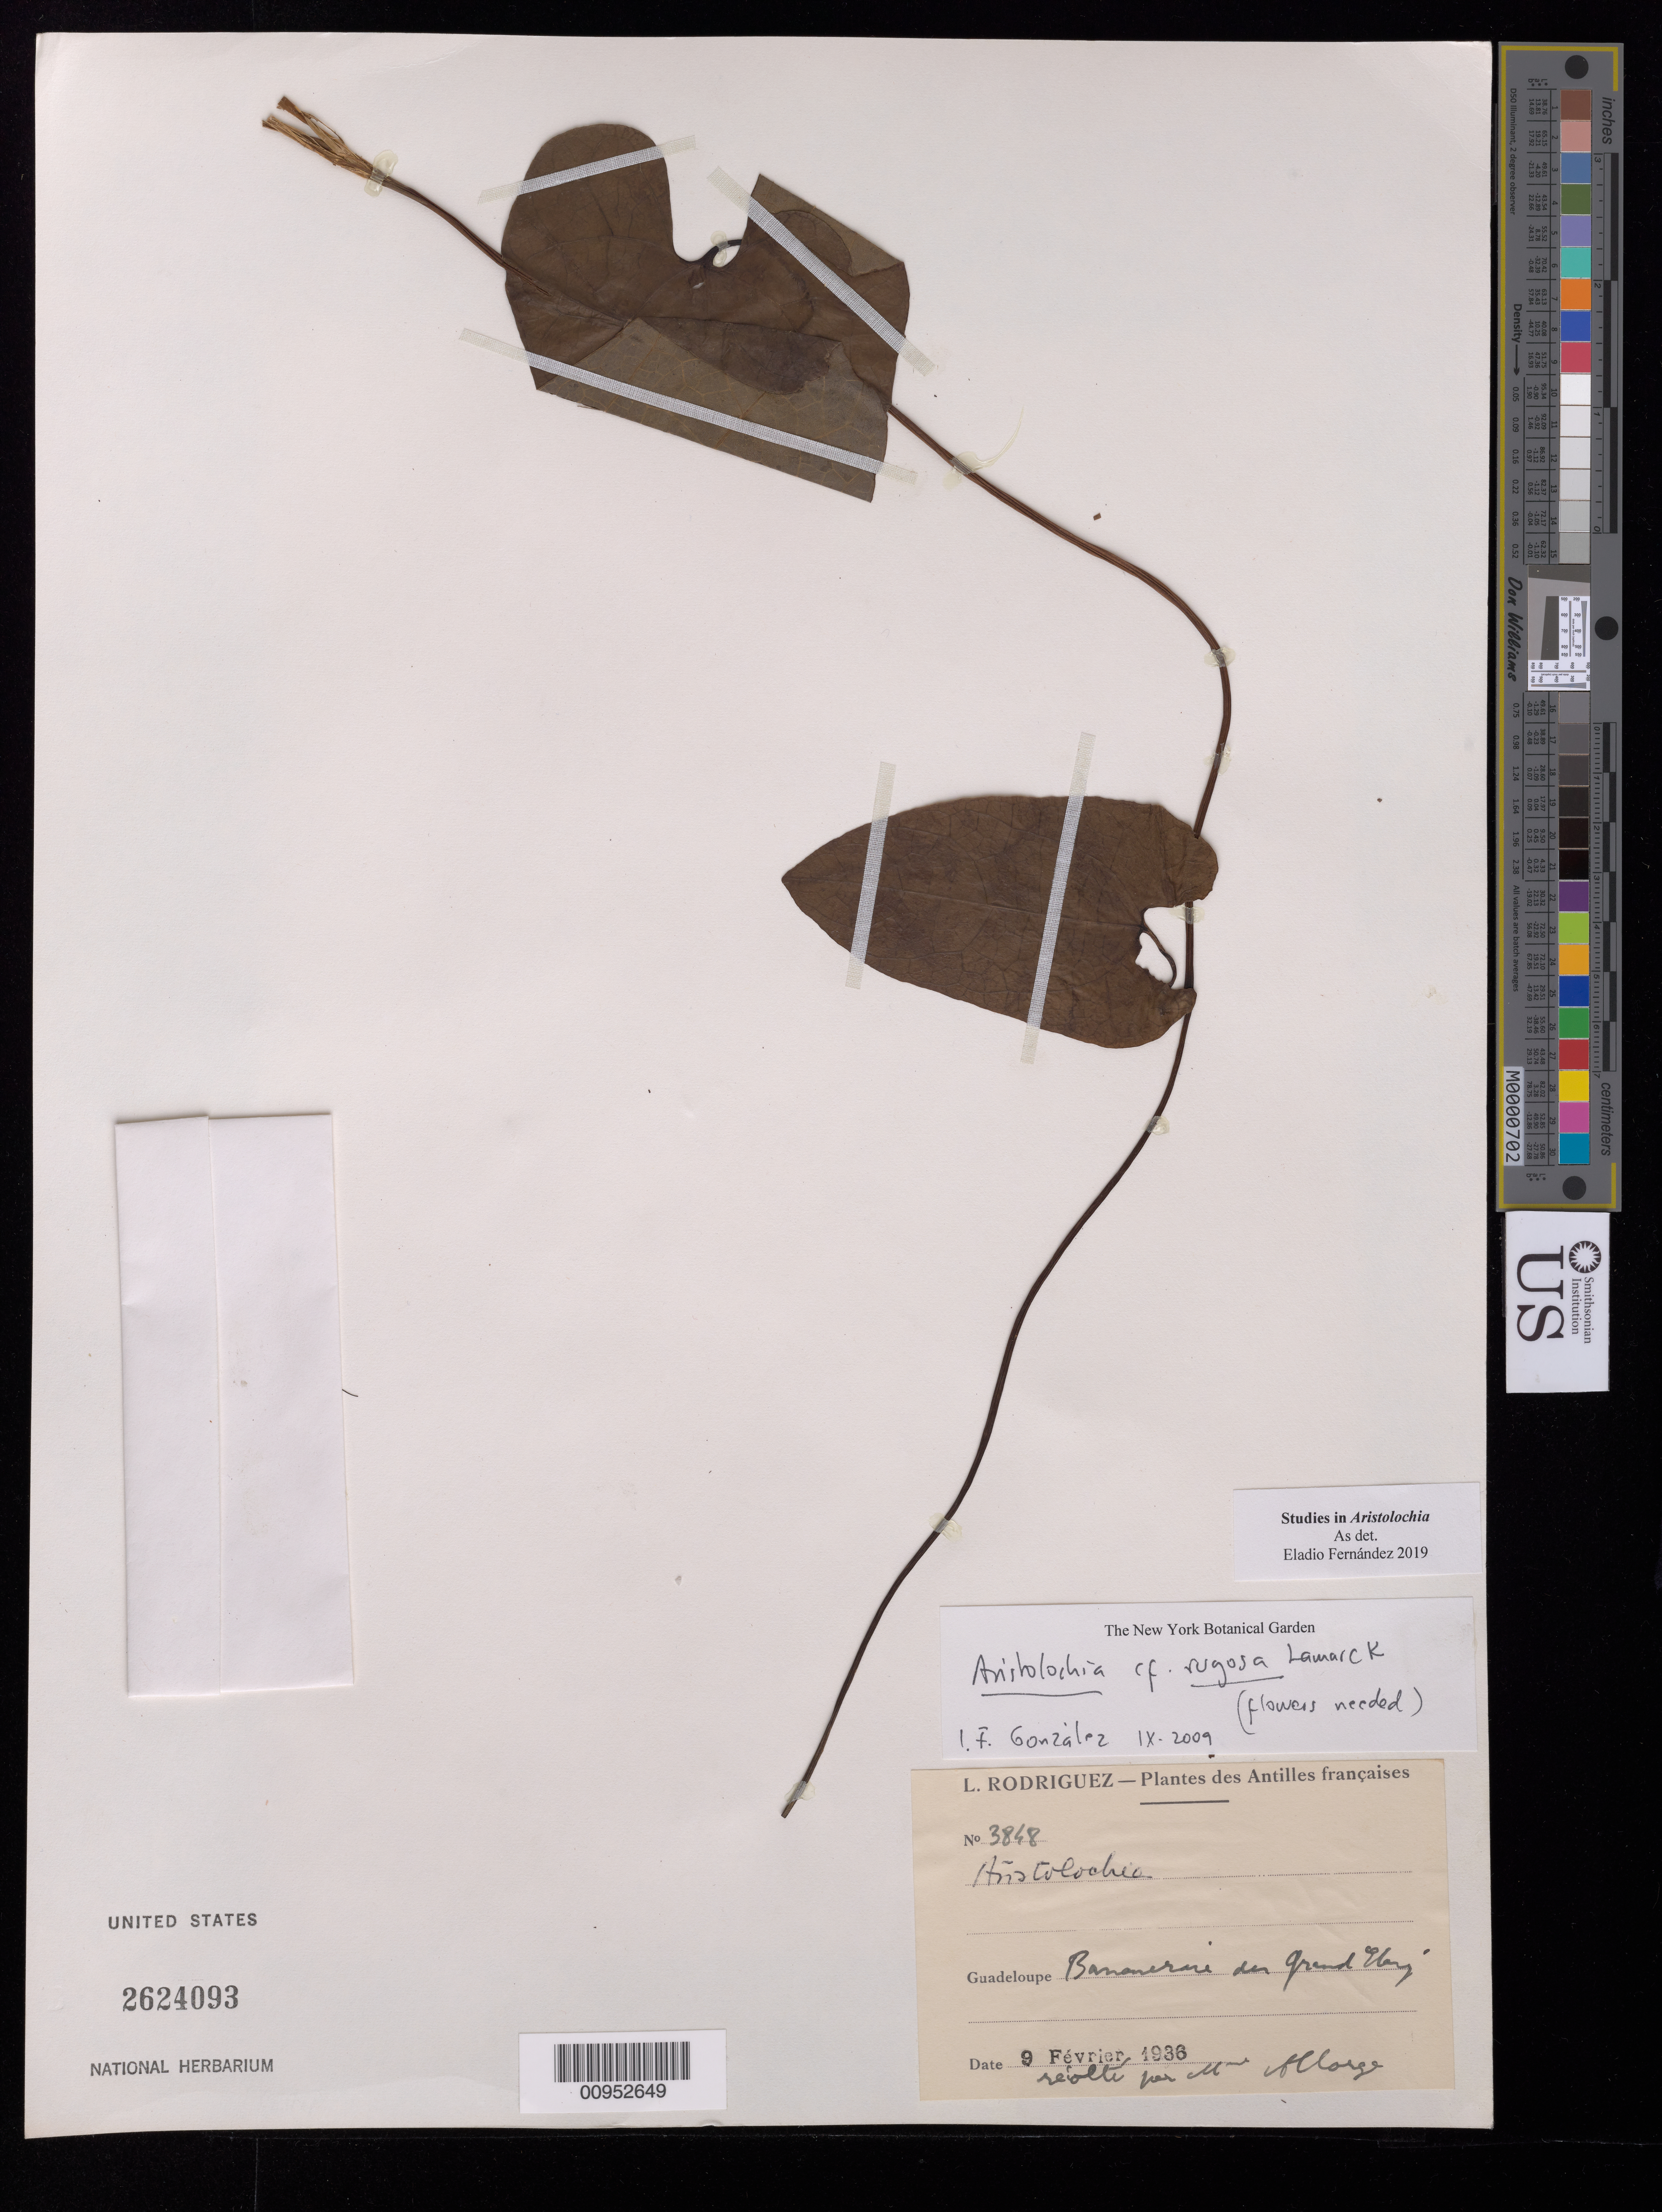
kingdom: Plantae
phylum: Tracheophyta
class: Magnoliopsida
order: Piperales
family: Aristolochiaceae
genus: Aristolochia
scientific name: Aristolochia rugosa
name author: Lam.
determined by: González, F., (COL), Universidad Nacional de Colombia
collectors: L. Rodriguez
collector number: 3848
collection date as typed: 09 Feb 1936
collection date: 1936-02-09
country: Guadeloupe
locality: Bananerine des Grand Elerj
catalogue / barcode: US 2624093